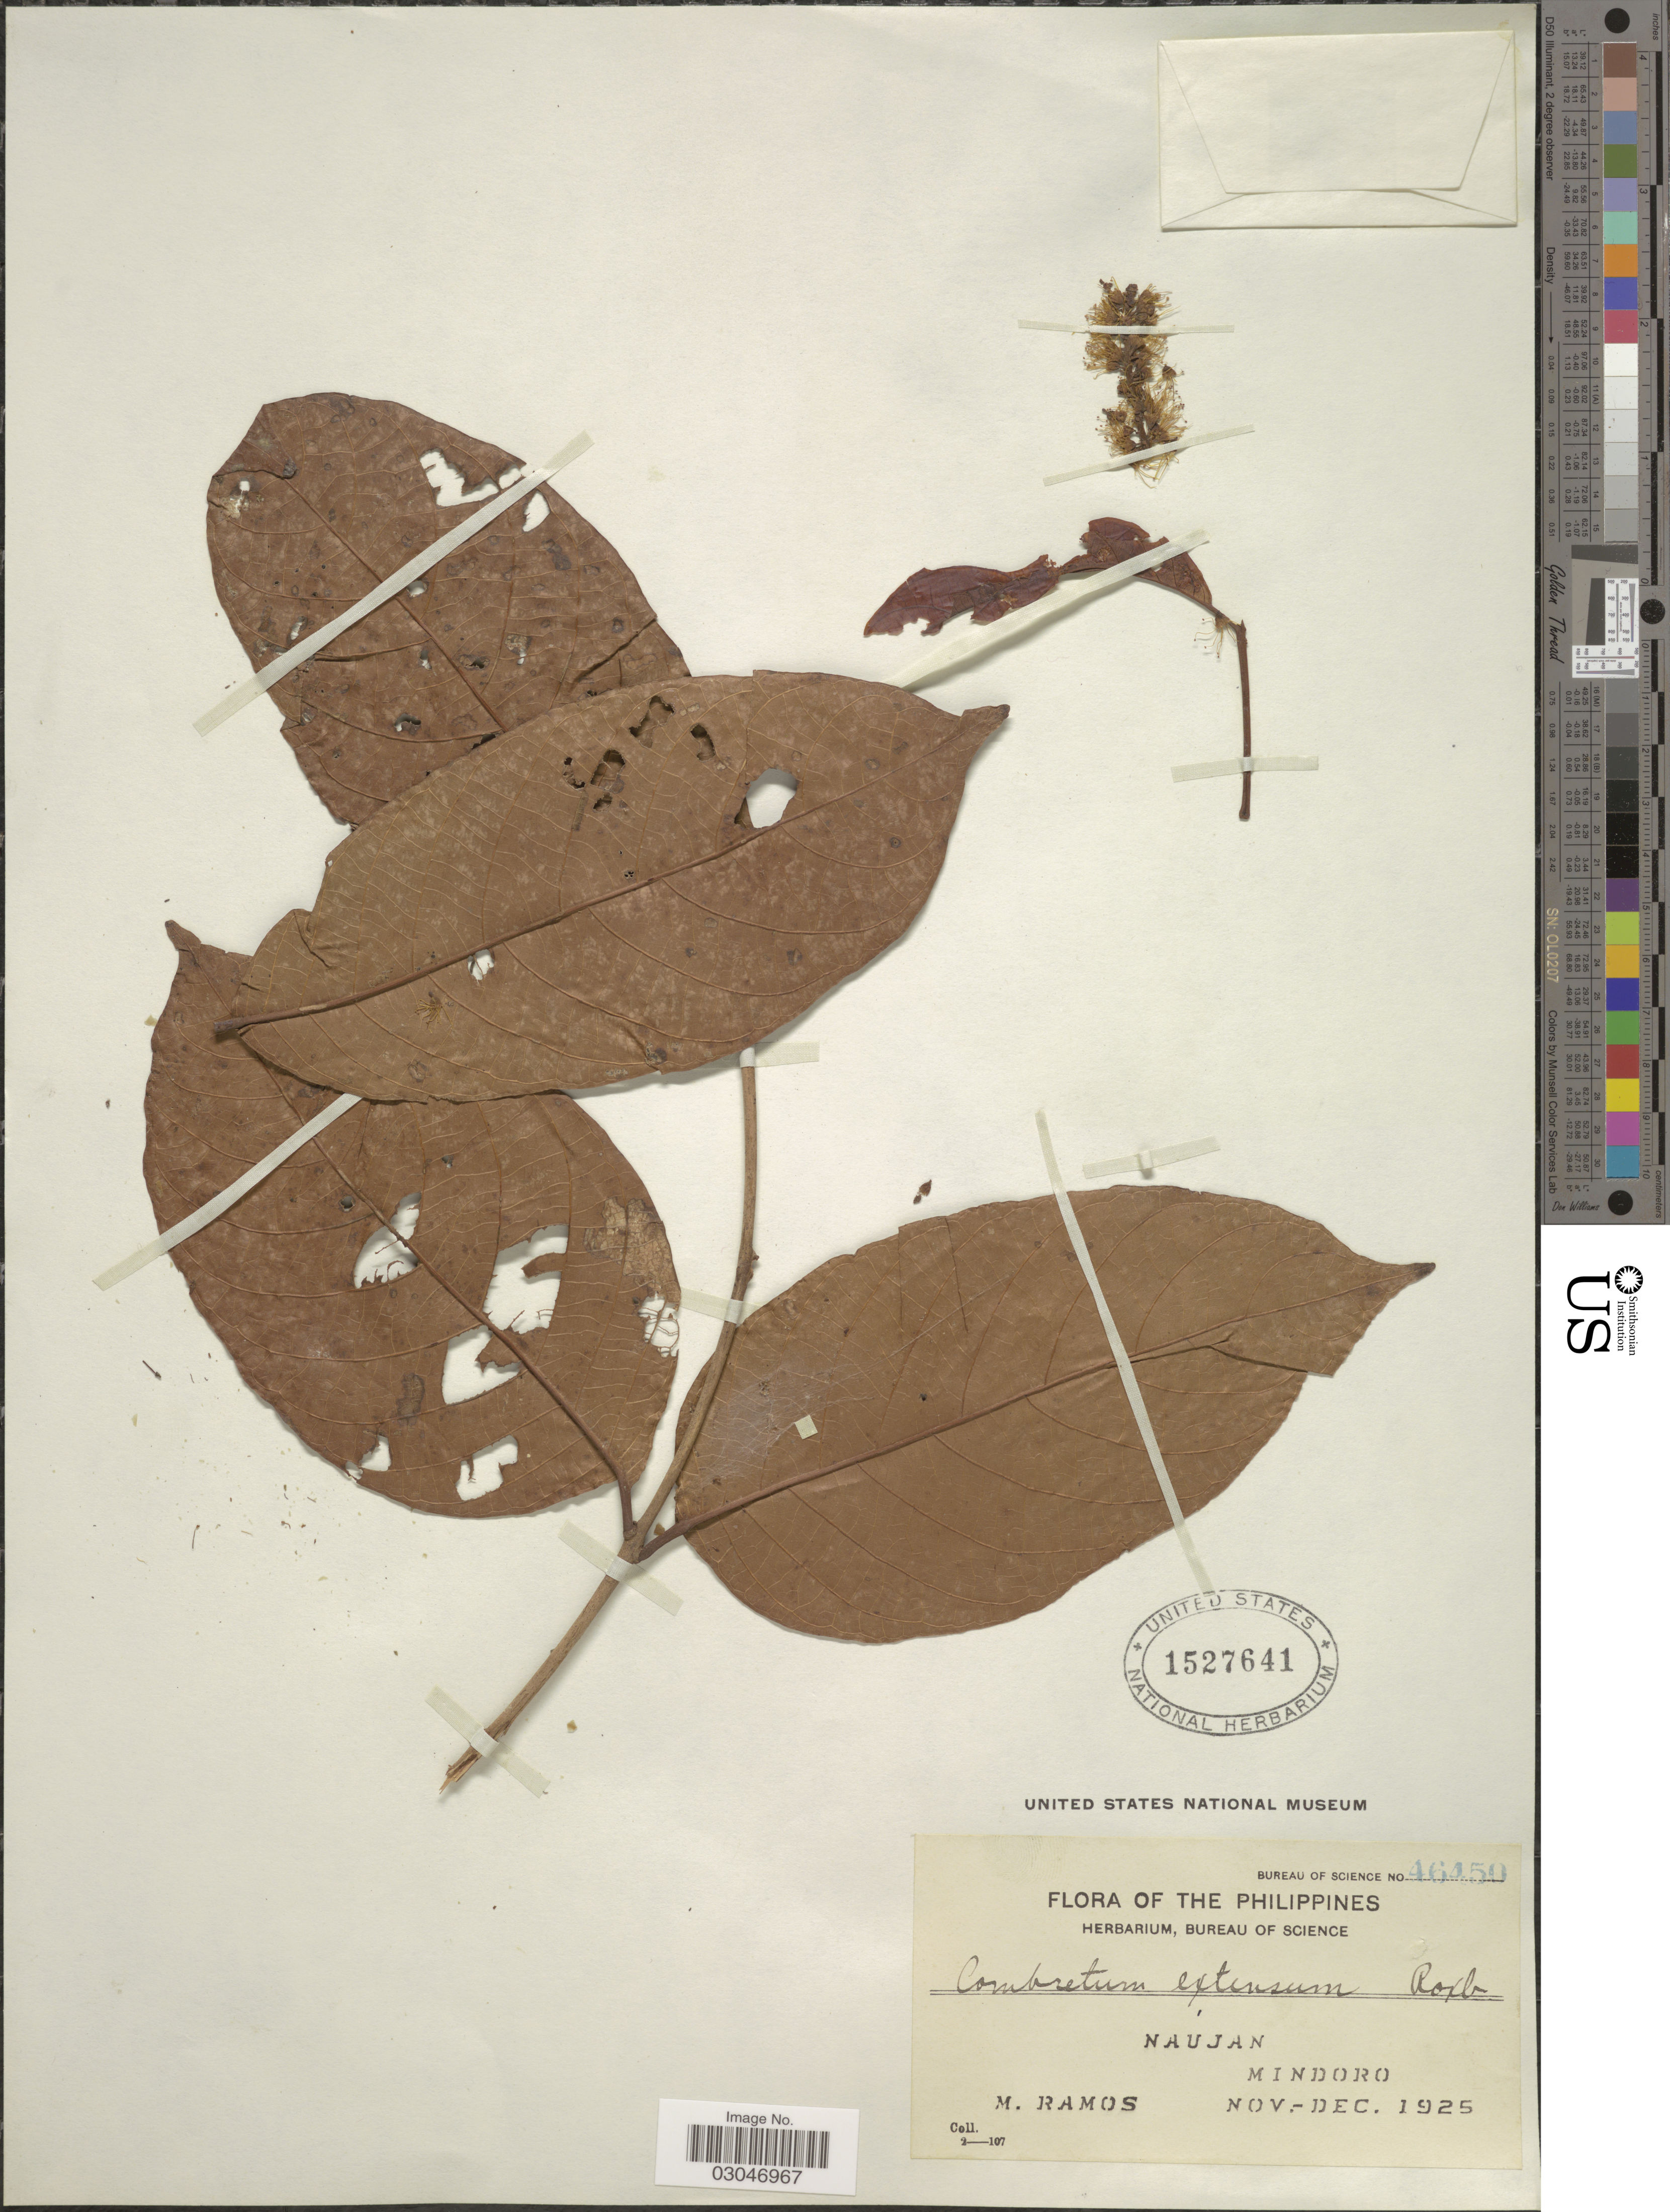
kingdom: Plantae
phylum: Tracheophyta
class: Magnoliopsida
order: Myrtales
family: Combretaceae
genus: Combretum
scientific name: Combretum extensum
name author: Roxb.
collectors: M. Ramos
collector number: Bureau of Science 46450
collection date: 1925-11/1925-12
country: Philippines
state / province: Mimaropa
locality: Naujan, Mindoro.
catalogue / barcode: US 1527641